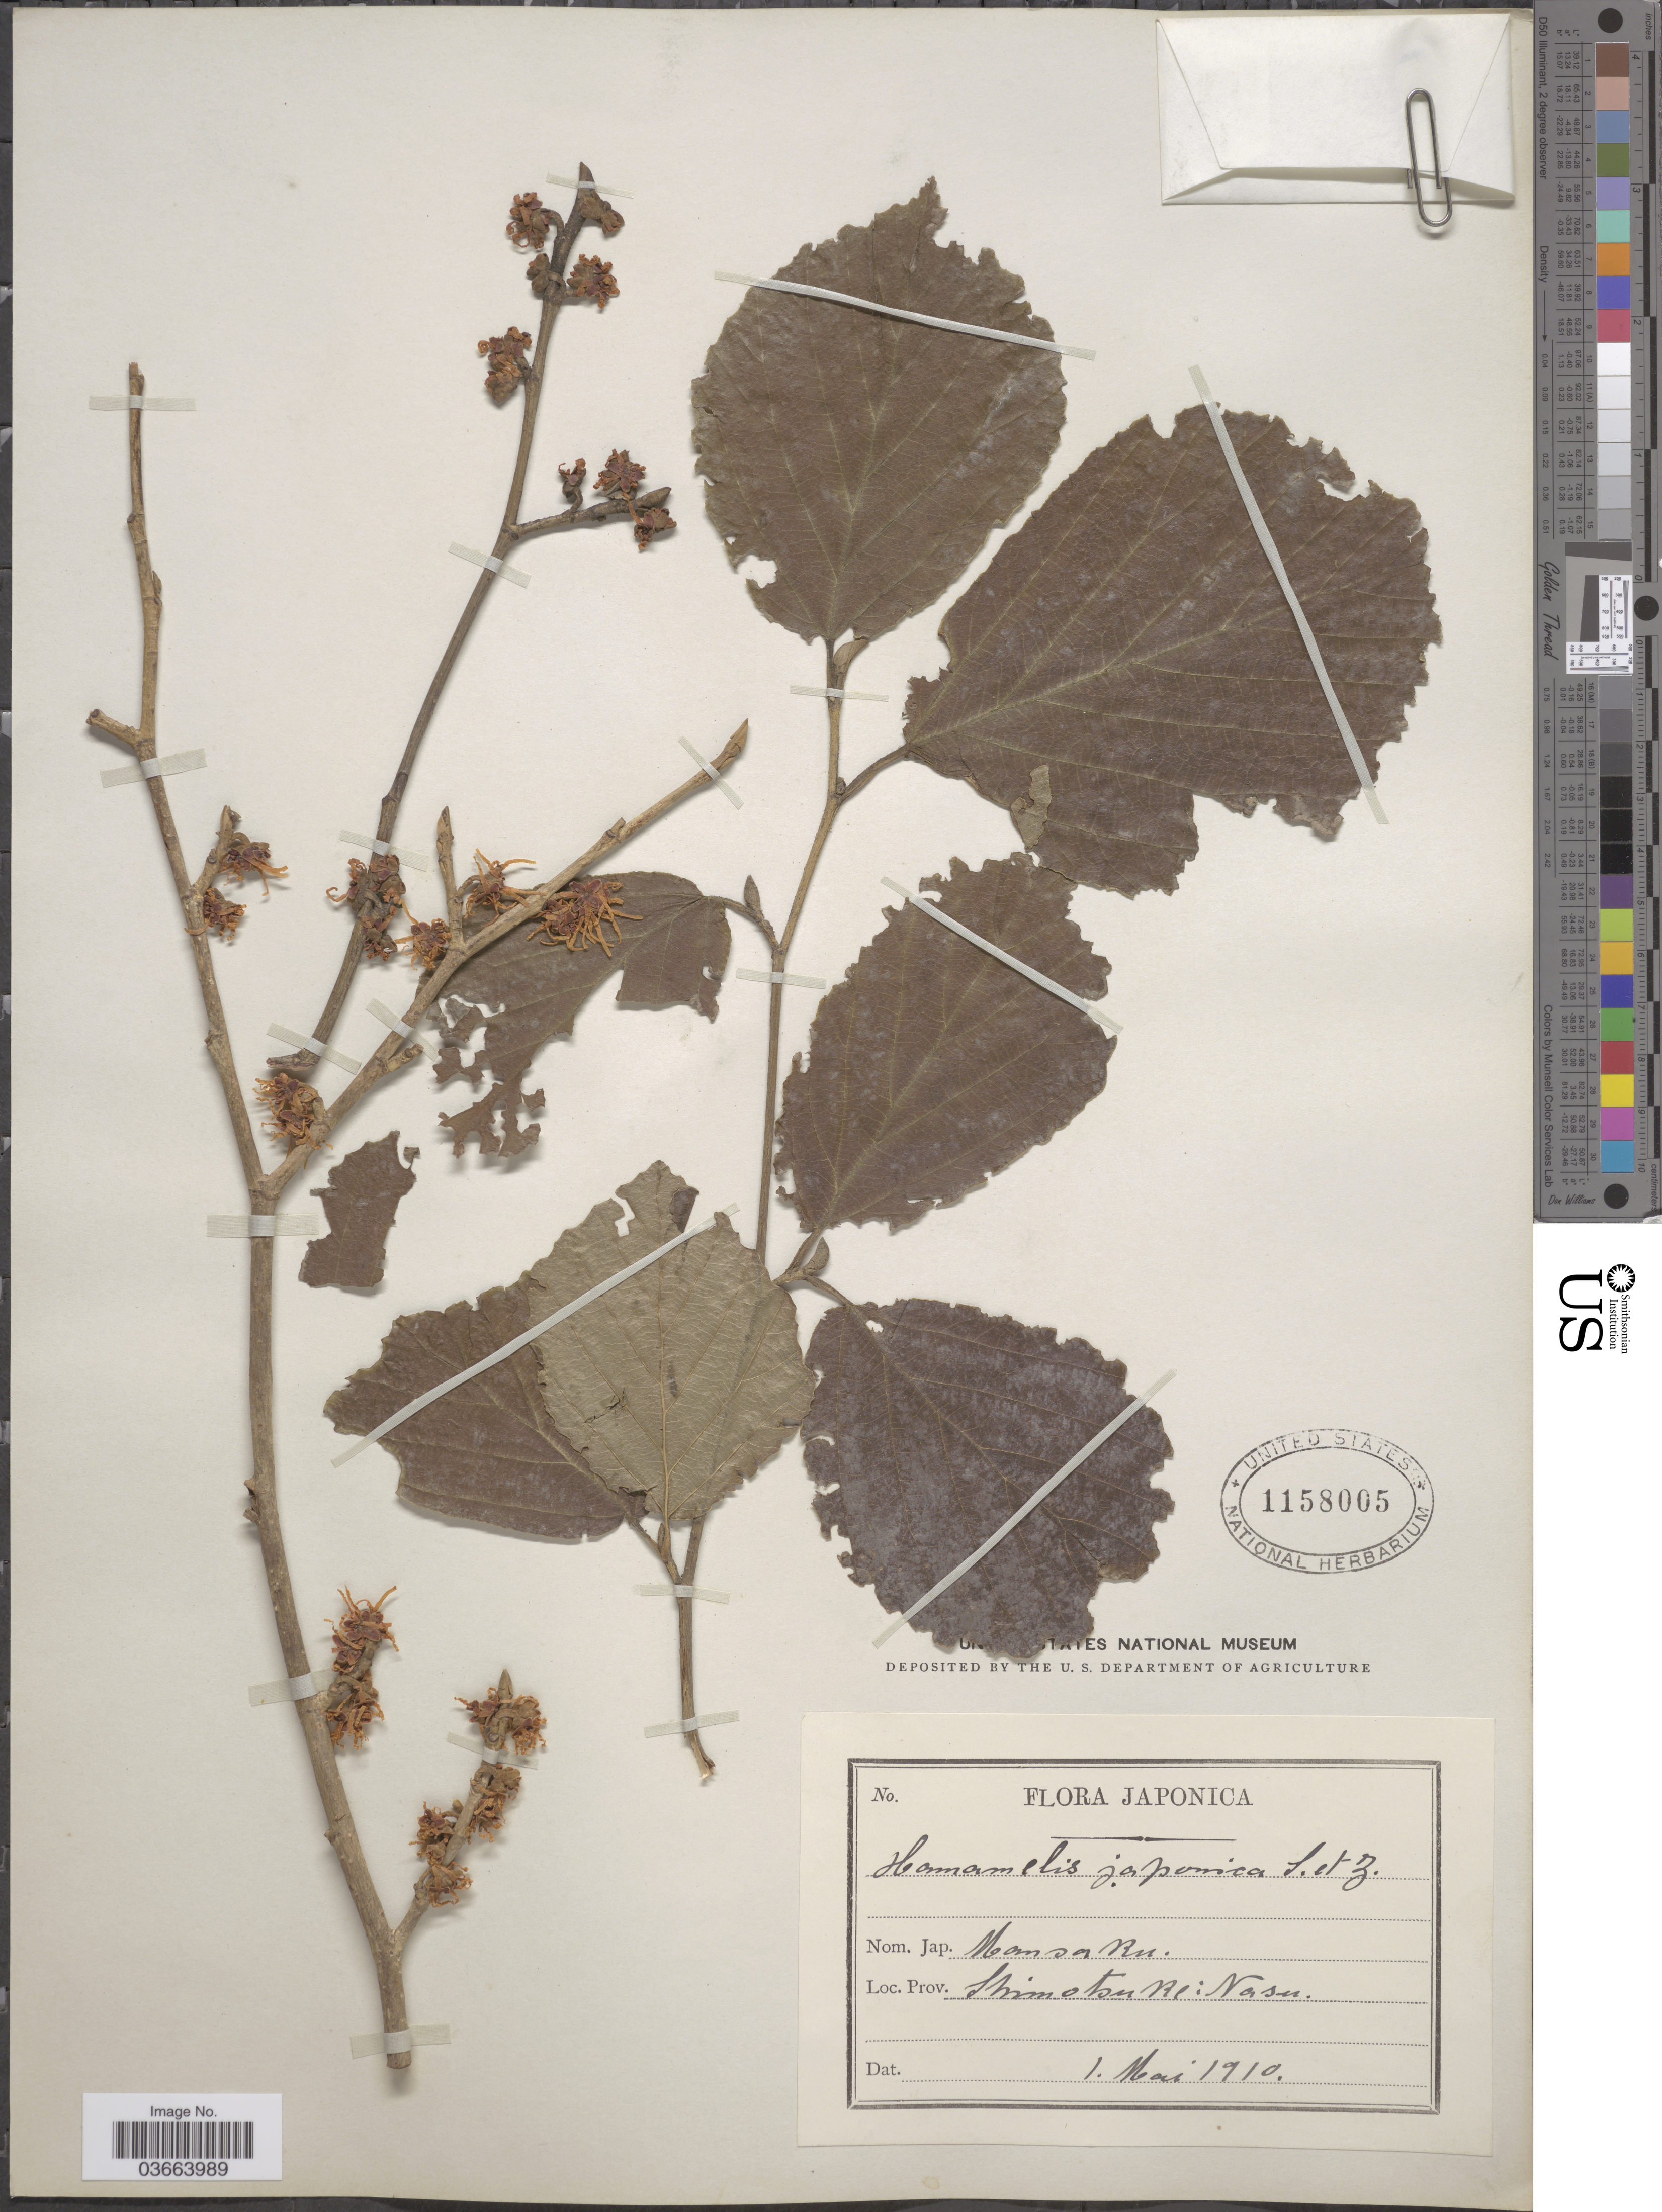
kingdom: Plantae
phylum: Tracheophyta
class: Magnoliopsida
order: Saxifragales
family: Hamamelidaceae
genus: Hamamelis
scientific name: Hamamelis japonica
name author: Siebold & Zucc.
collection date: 1910-05-01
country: Japan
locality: Shimotsuki: Nasu.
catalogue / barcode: US 1158005